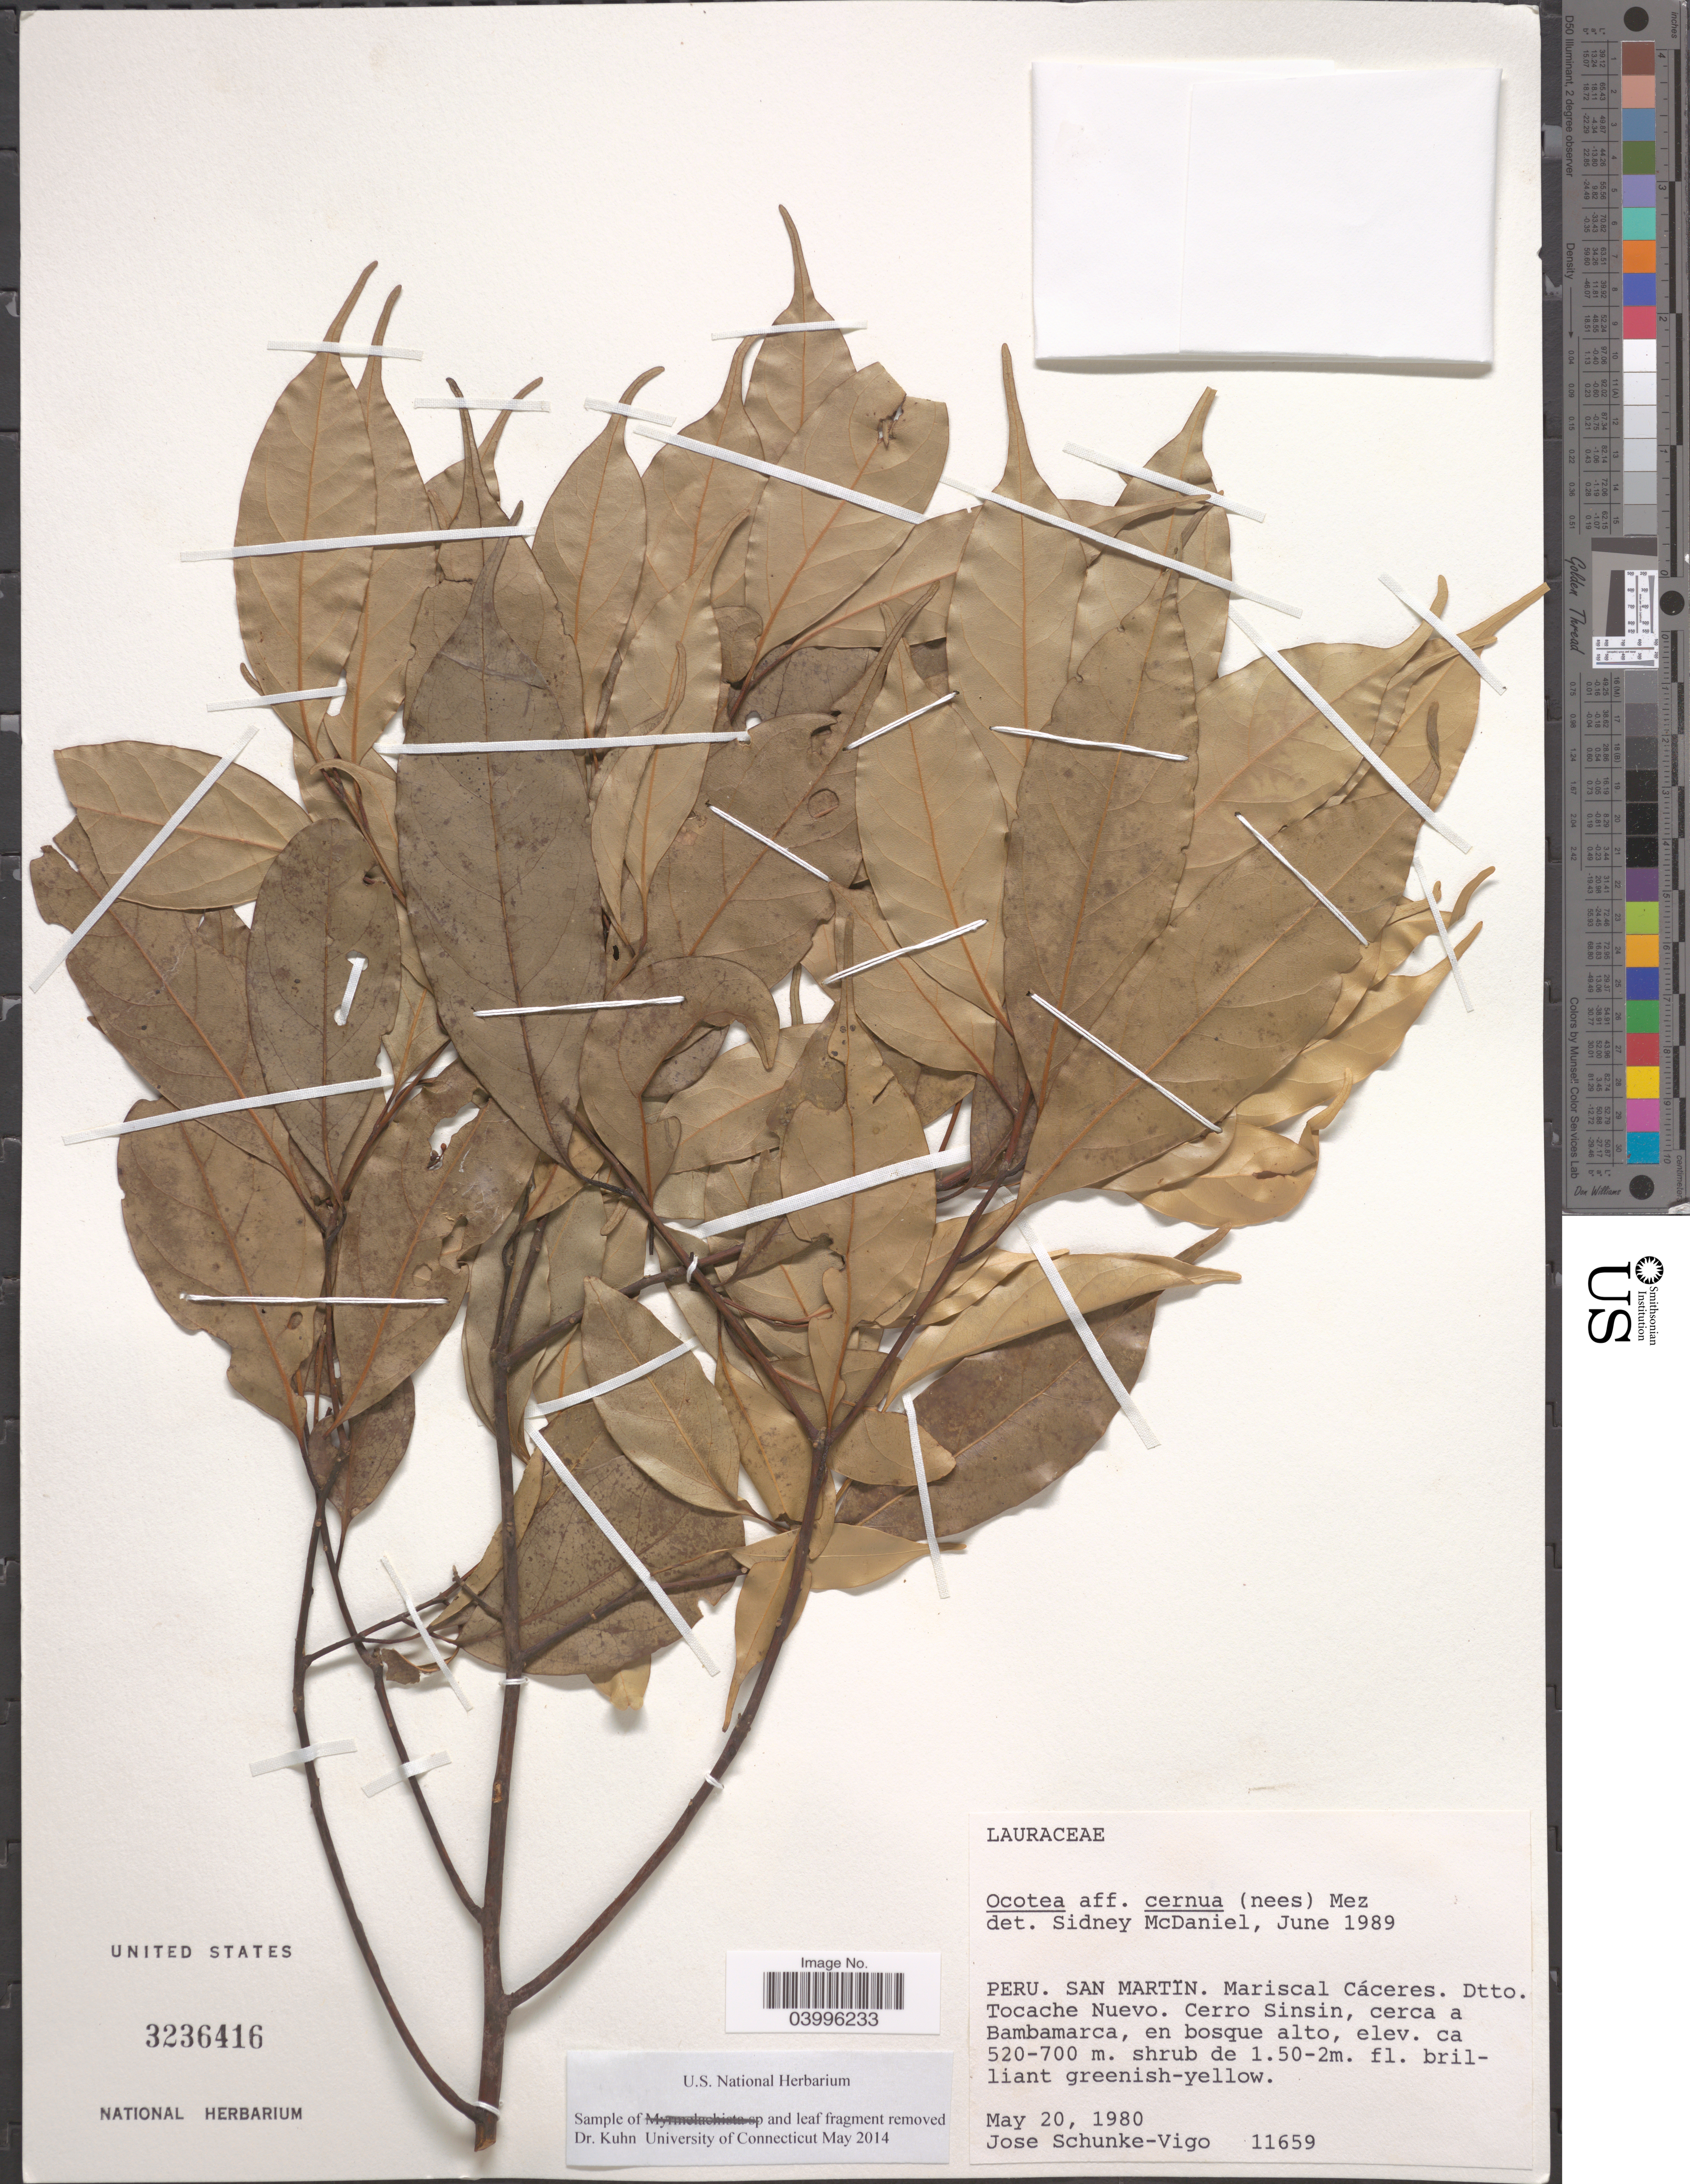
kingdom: Plantae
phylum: Tracheophyta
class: Magnoliopsida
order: Laurales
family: Lauraceae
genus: Ocotea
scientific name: Ocotea cernua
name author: (Nees) Mez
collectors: J. Schunke Vigo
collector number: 11659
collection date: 1980-05-20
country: Peru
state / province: San Martín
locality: Mariscal Cáceres. Dtto. Tocache Nuevo. Cerro Sinsin, cerca a Bambamarca.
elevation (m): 520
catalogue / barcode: US 3236416